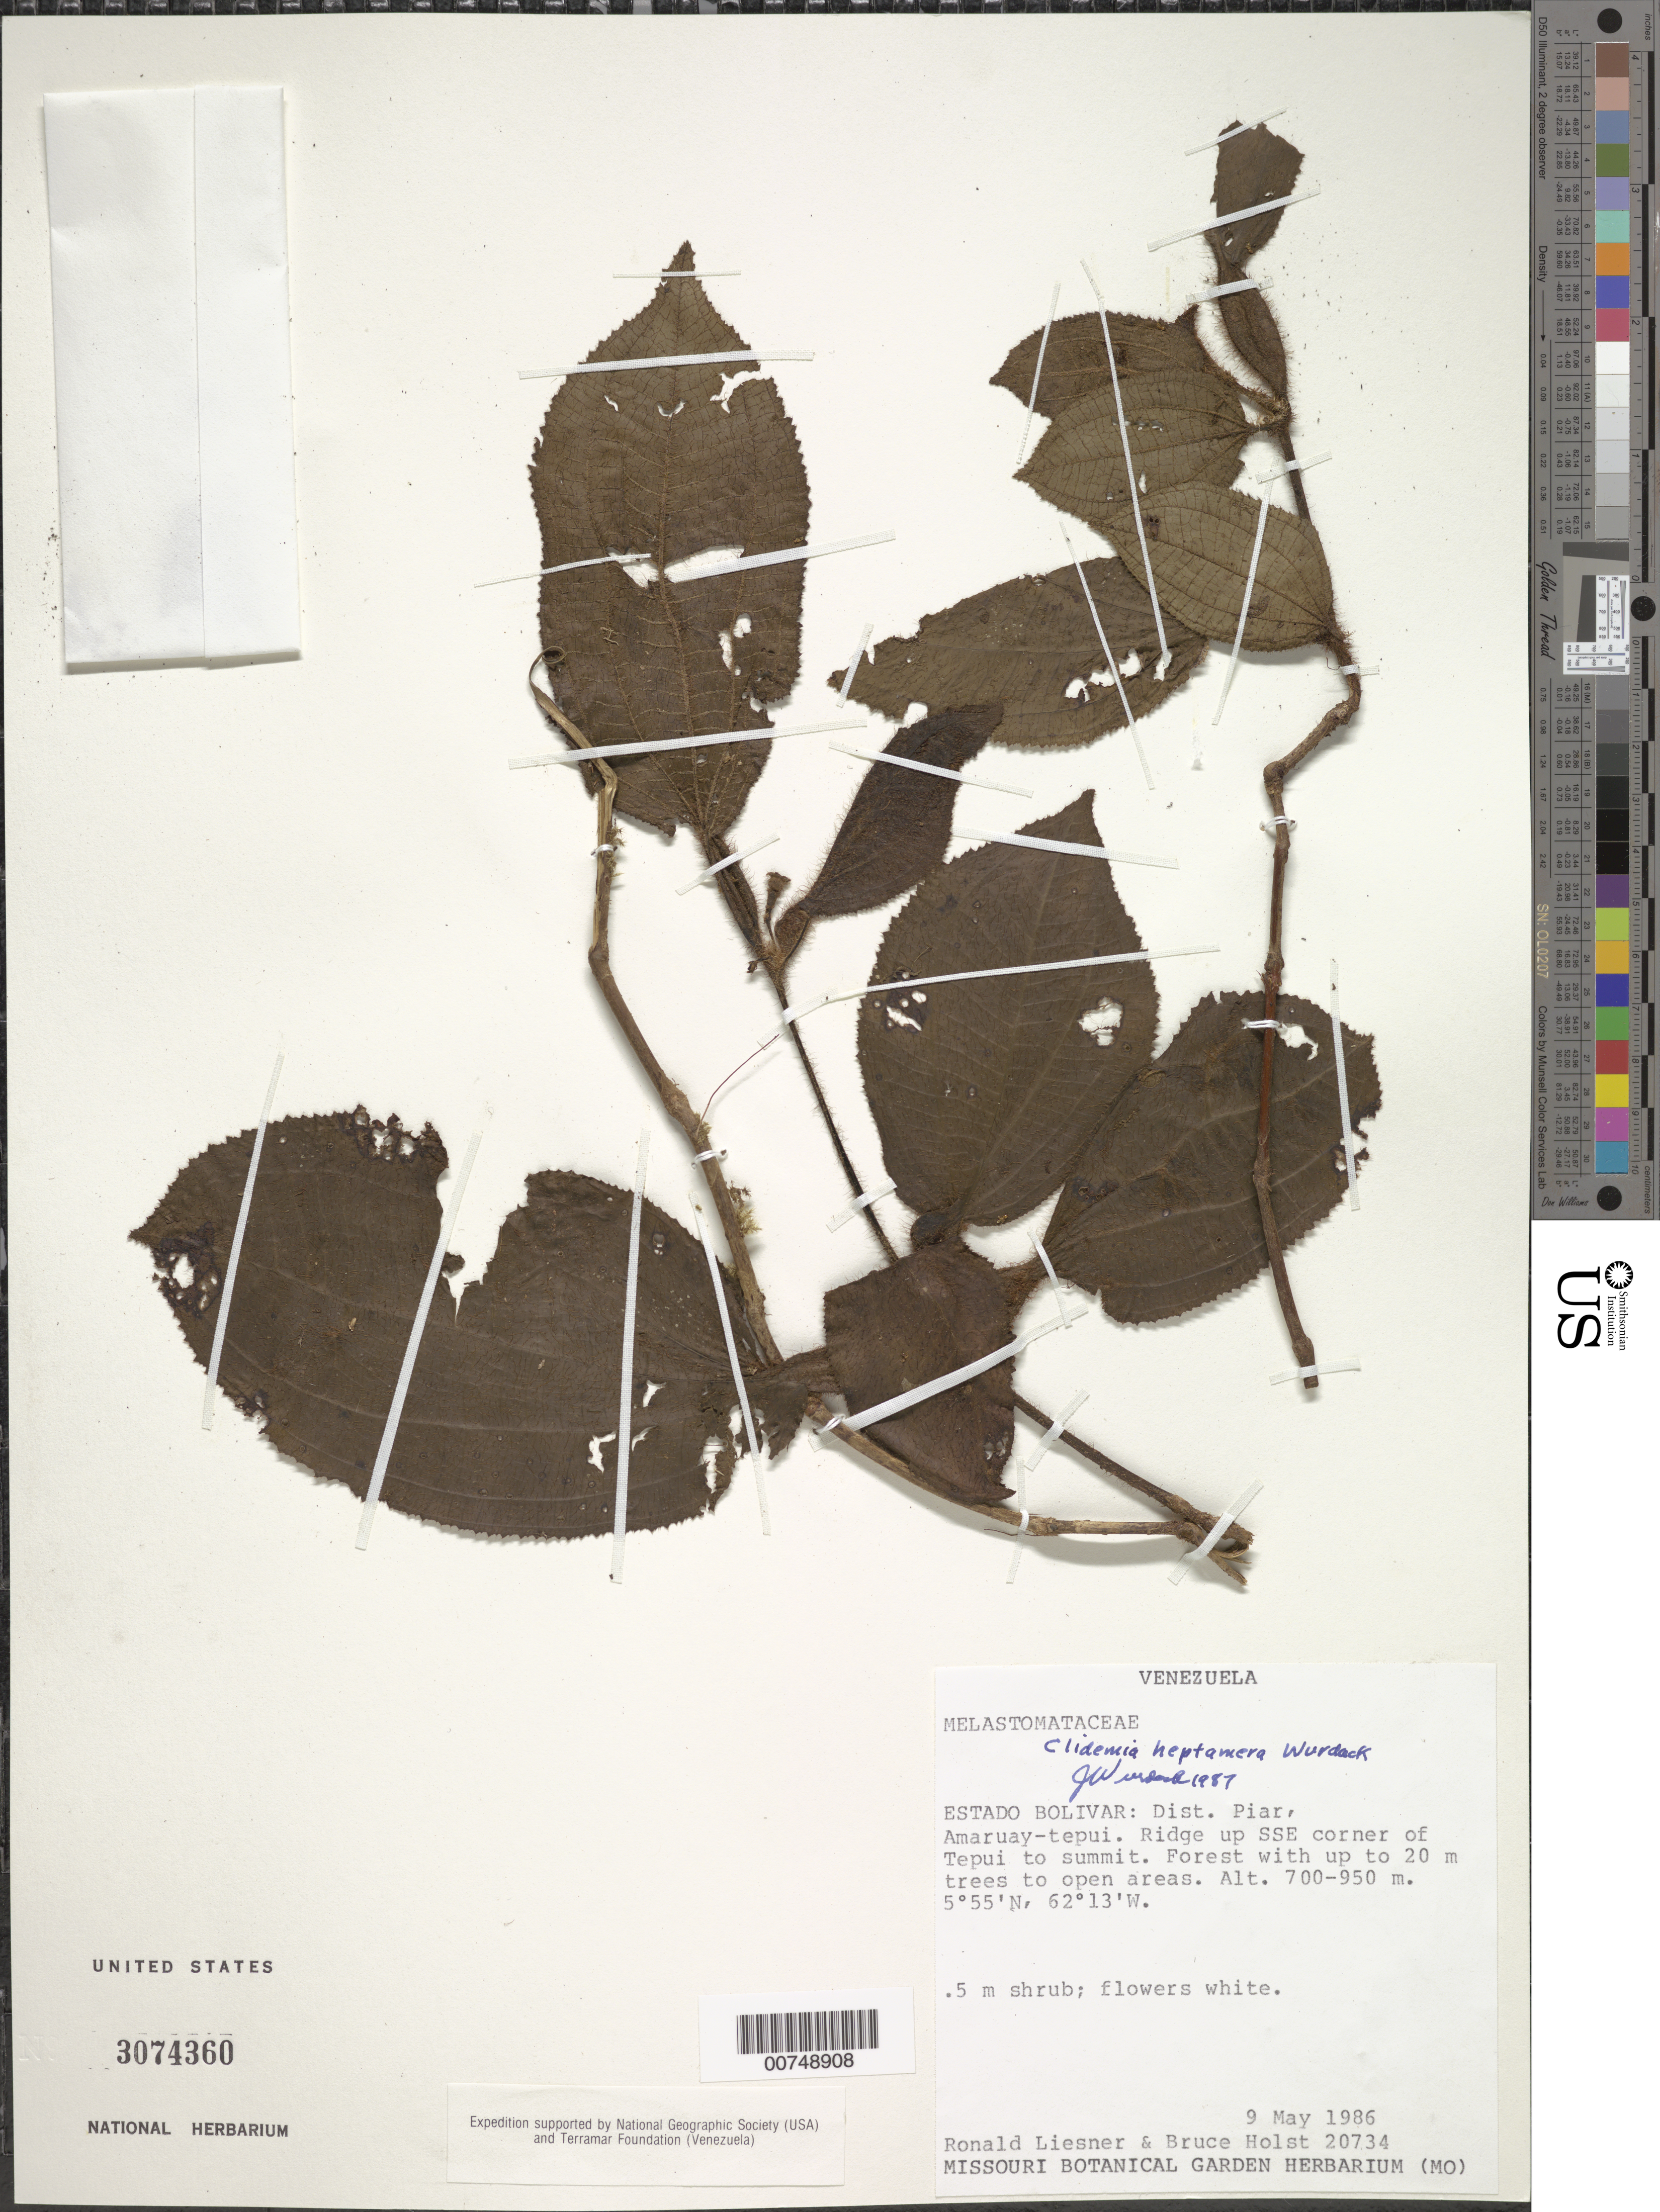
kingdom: Plantae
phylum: Tracheophyta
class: Magnoliopsida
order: Myrtales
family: Melastomataceae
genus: Clidemia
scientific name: Clidemia heptamera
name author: Wurdack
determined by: Wurdack, John J., (US), US (UNITED STATES)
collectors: R. L. Liesner & B. Holst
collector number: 20734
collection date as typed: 9-May-86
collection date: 1986-05-09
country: Venezuela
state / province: Bolívar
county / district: Piar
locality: Amaruay-tepuí, ridge up SSE corner of tepuí to summit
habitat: Forest with up to 20m trees to open areas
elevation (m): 700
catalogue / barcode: US 3074360